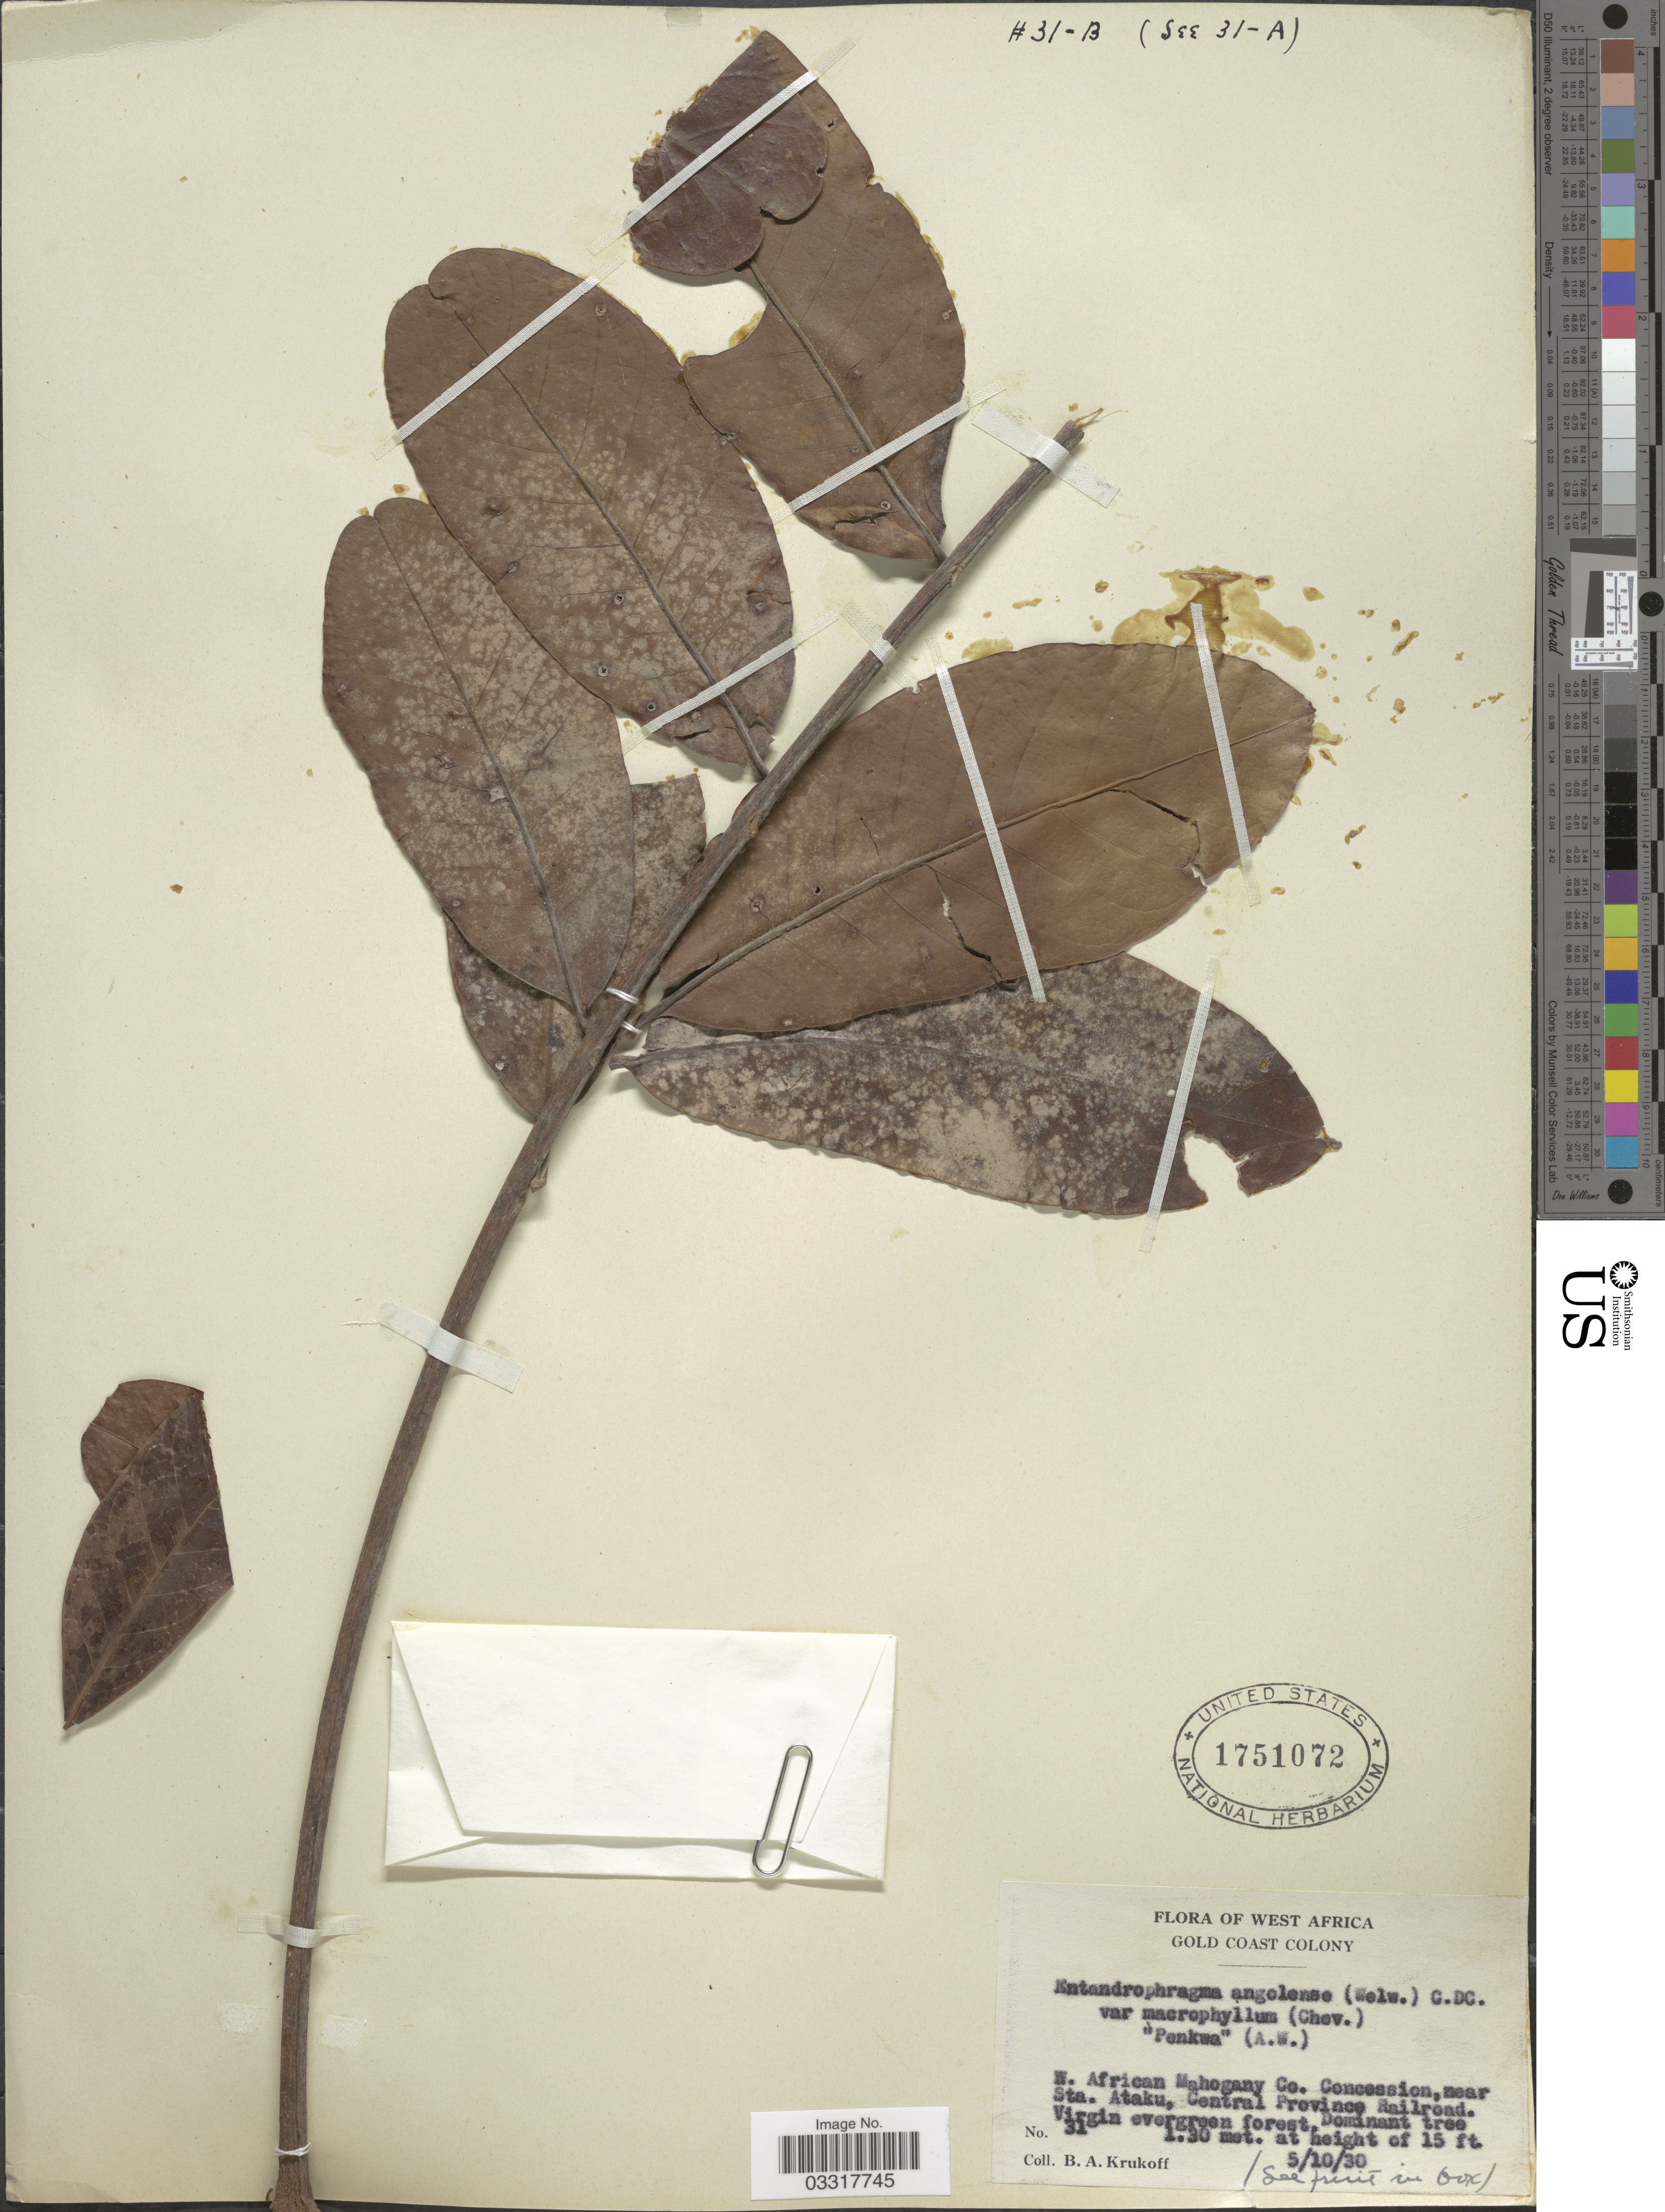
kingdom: Plantae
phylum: Tracheophyta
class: Magnoliopsida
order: Sapindales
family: Meliaceae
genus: Entandrophragma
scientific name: Entandrophragma angolense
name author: (Welw.) C. DC.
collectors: B. A. Krukoff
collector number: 31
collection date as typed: Transcribed d/m/y: 5/10/30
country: Ghana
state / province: Central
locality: West Africa, Gold Coast Colony, W. African Mahogany Co. Concession, near Sta. Ataku on Central Province Railroad Virgin evergeen forest.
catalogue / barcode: US 1751072